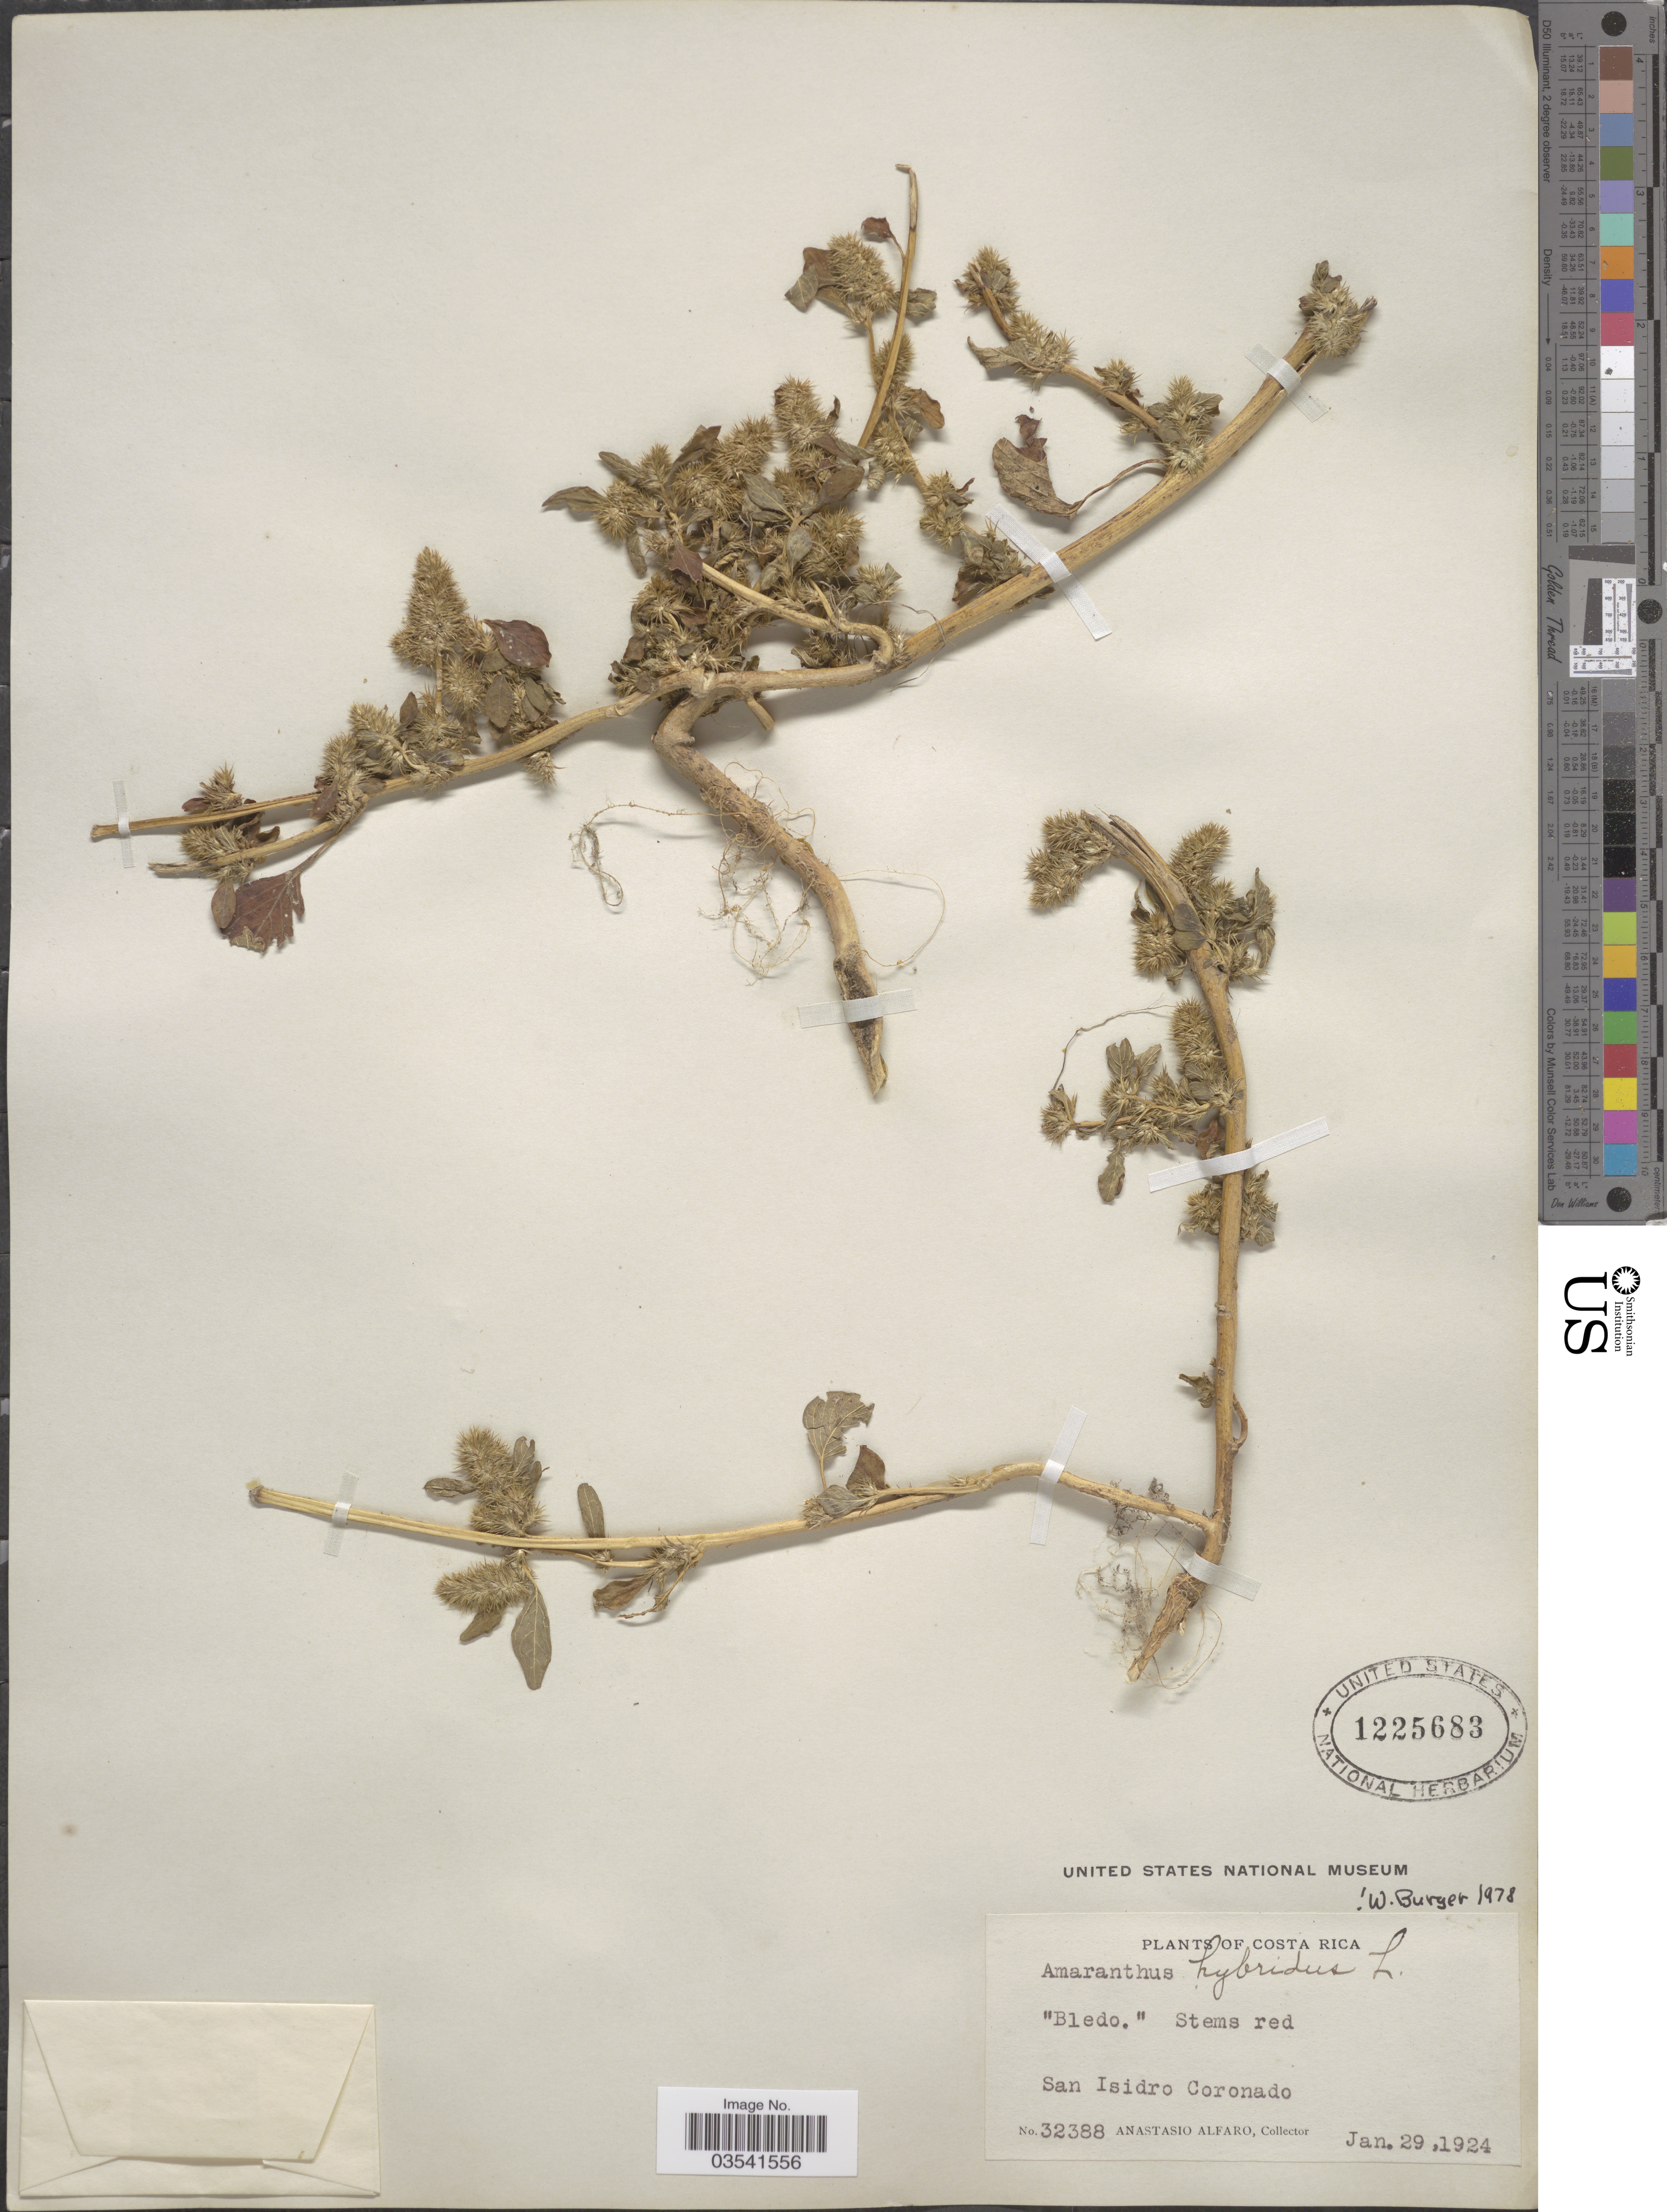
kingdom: Plantae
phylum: Tracheophyta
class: Magnoliopsida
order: Caryophyllales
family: Amaranthaceae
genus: Amaranthus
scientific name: Amaranthus hybridus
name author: L.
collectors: A. Alfaro Gonzalez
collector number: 32388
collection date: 1924-01-29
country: Costa Rica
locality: San Isidro Coronado.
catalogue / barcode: US 1225683